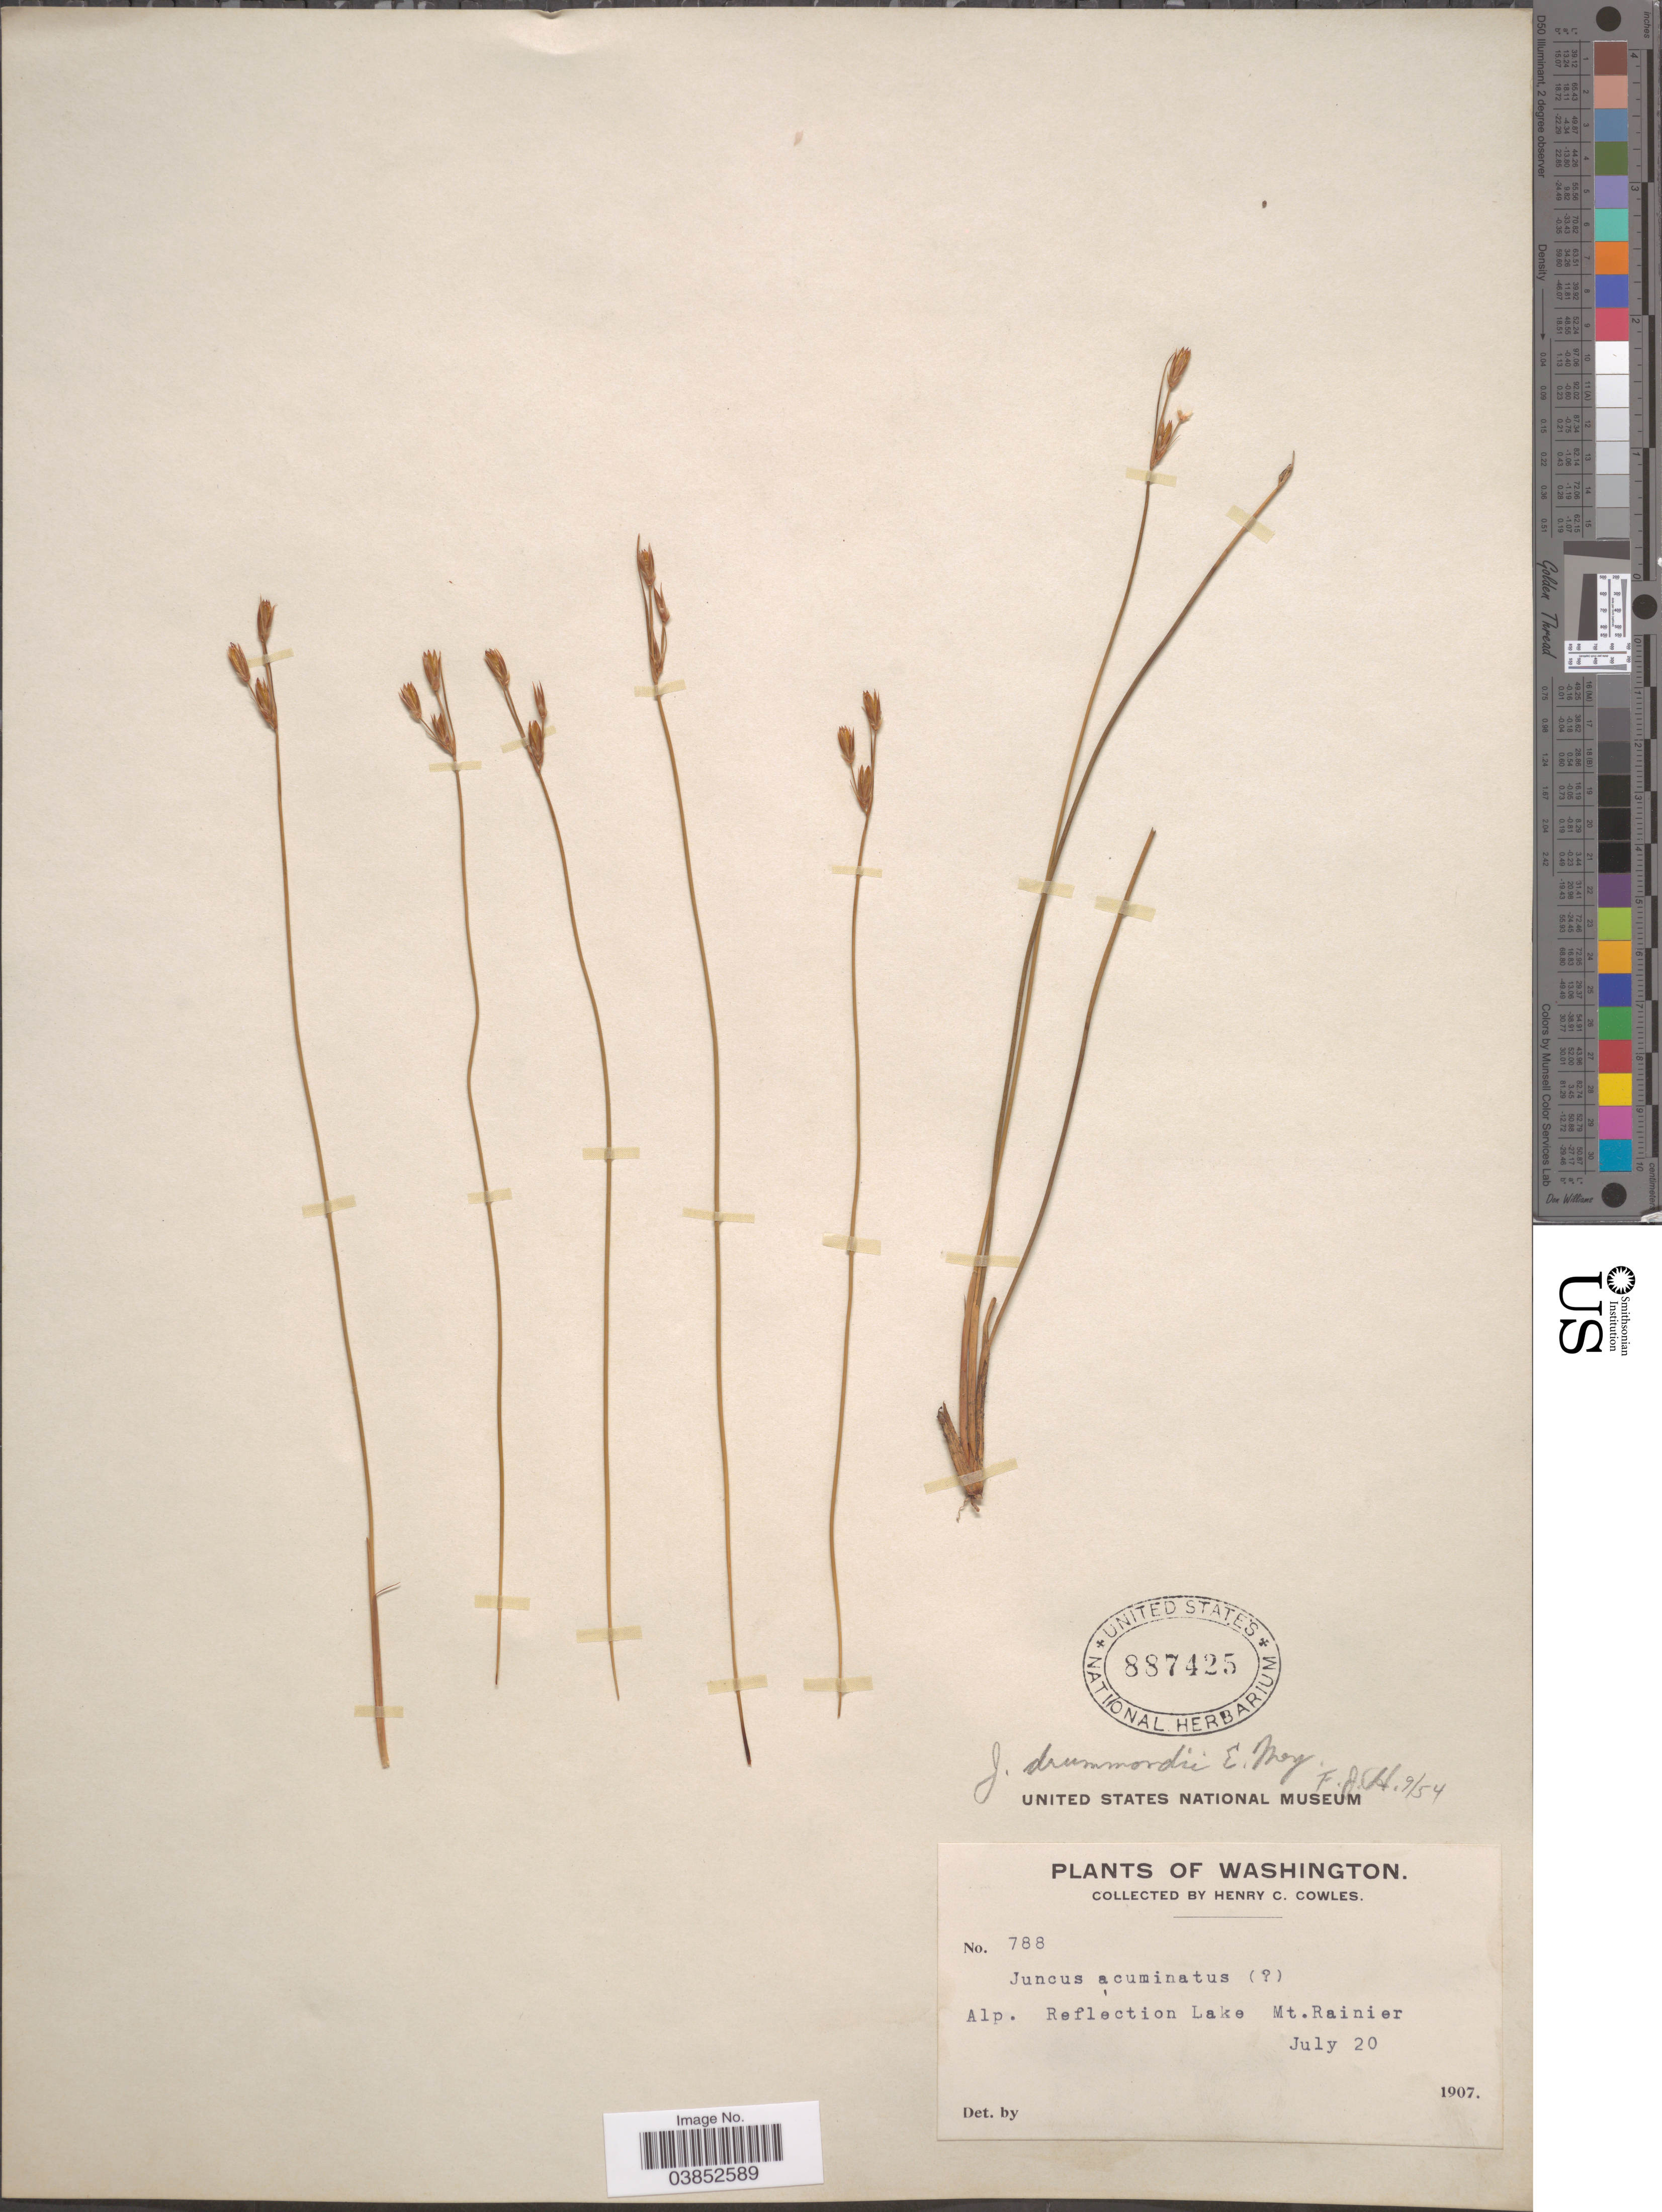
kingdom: Plantae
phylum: Tracheophyta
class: Liliopsida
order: Poales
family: Juncaceae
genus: Juncus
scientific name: Juncus drummondii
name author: E. Mey.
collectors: H. Cowles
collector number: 788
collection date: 1907-07-20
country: United States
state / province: Washington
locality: Alp. Reflection Lake Mt. Rainier.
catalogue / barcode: US 887425